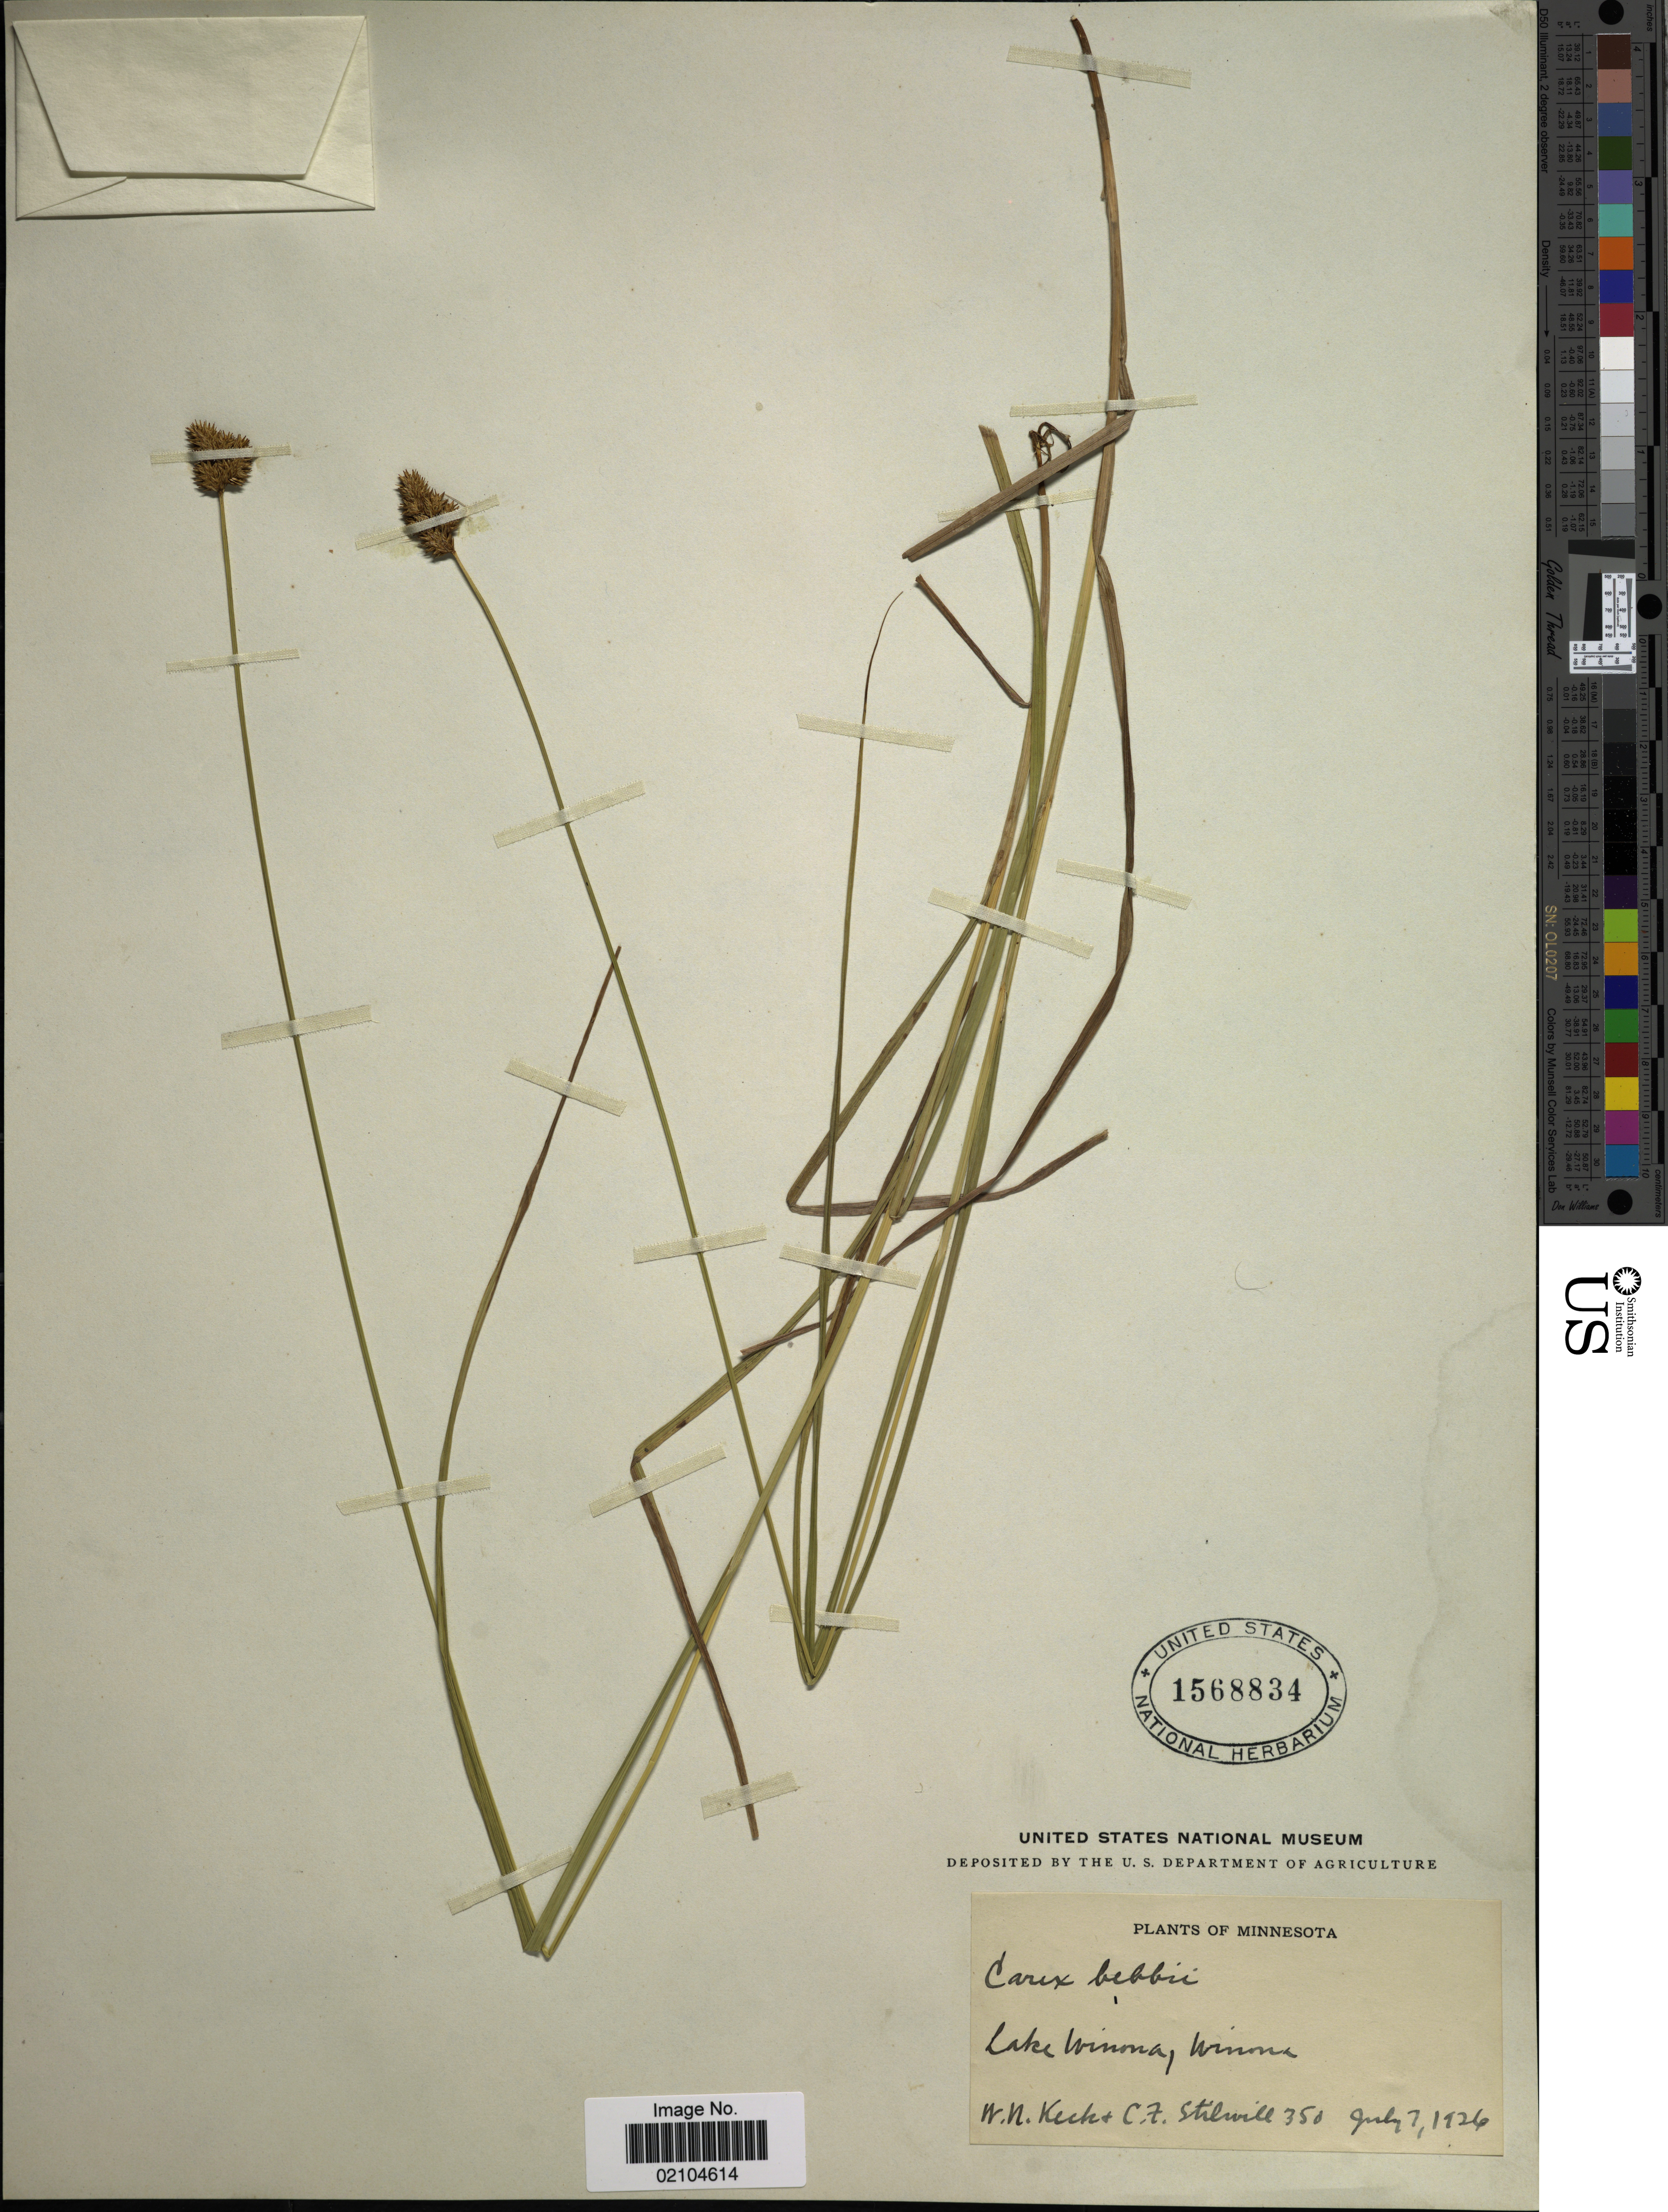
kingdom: Plantae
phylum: Tracheophyta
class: Liliopsida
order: Poales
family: Cyperaceae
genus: Carex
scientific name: Carex bebbii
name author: (L.H. Bailey) Olney ex Fernald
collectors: W. Keck & C. Stilwill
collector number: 350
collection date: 1926-07-07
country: United States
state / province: Minnesota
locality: Lake Winona, Winona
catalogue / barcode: US 1568834